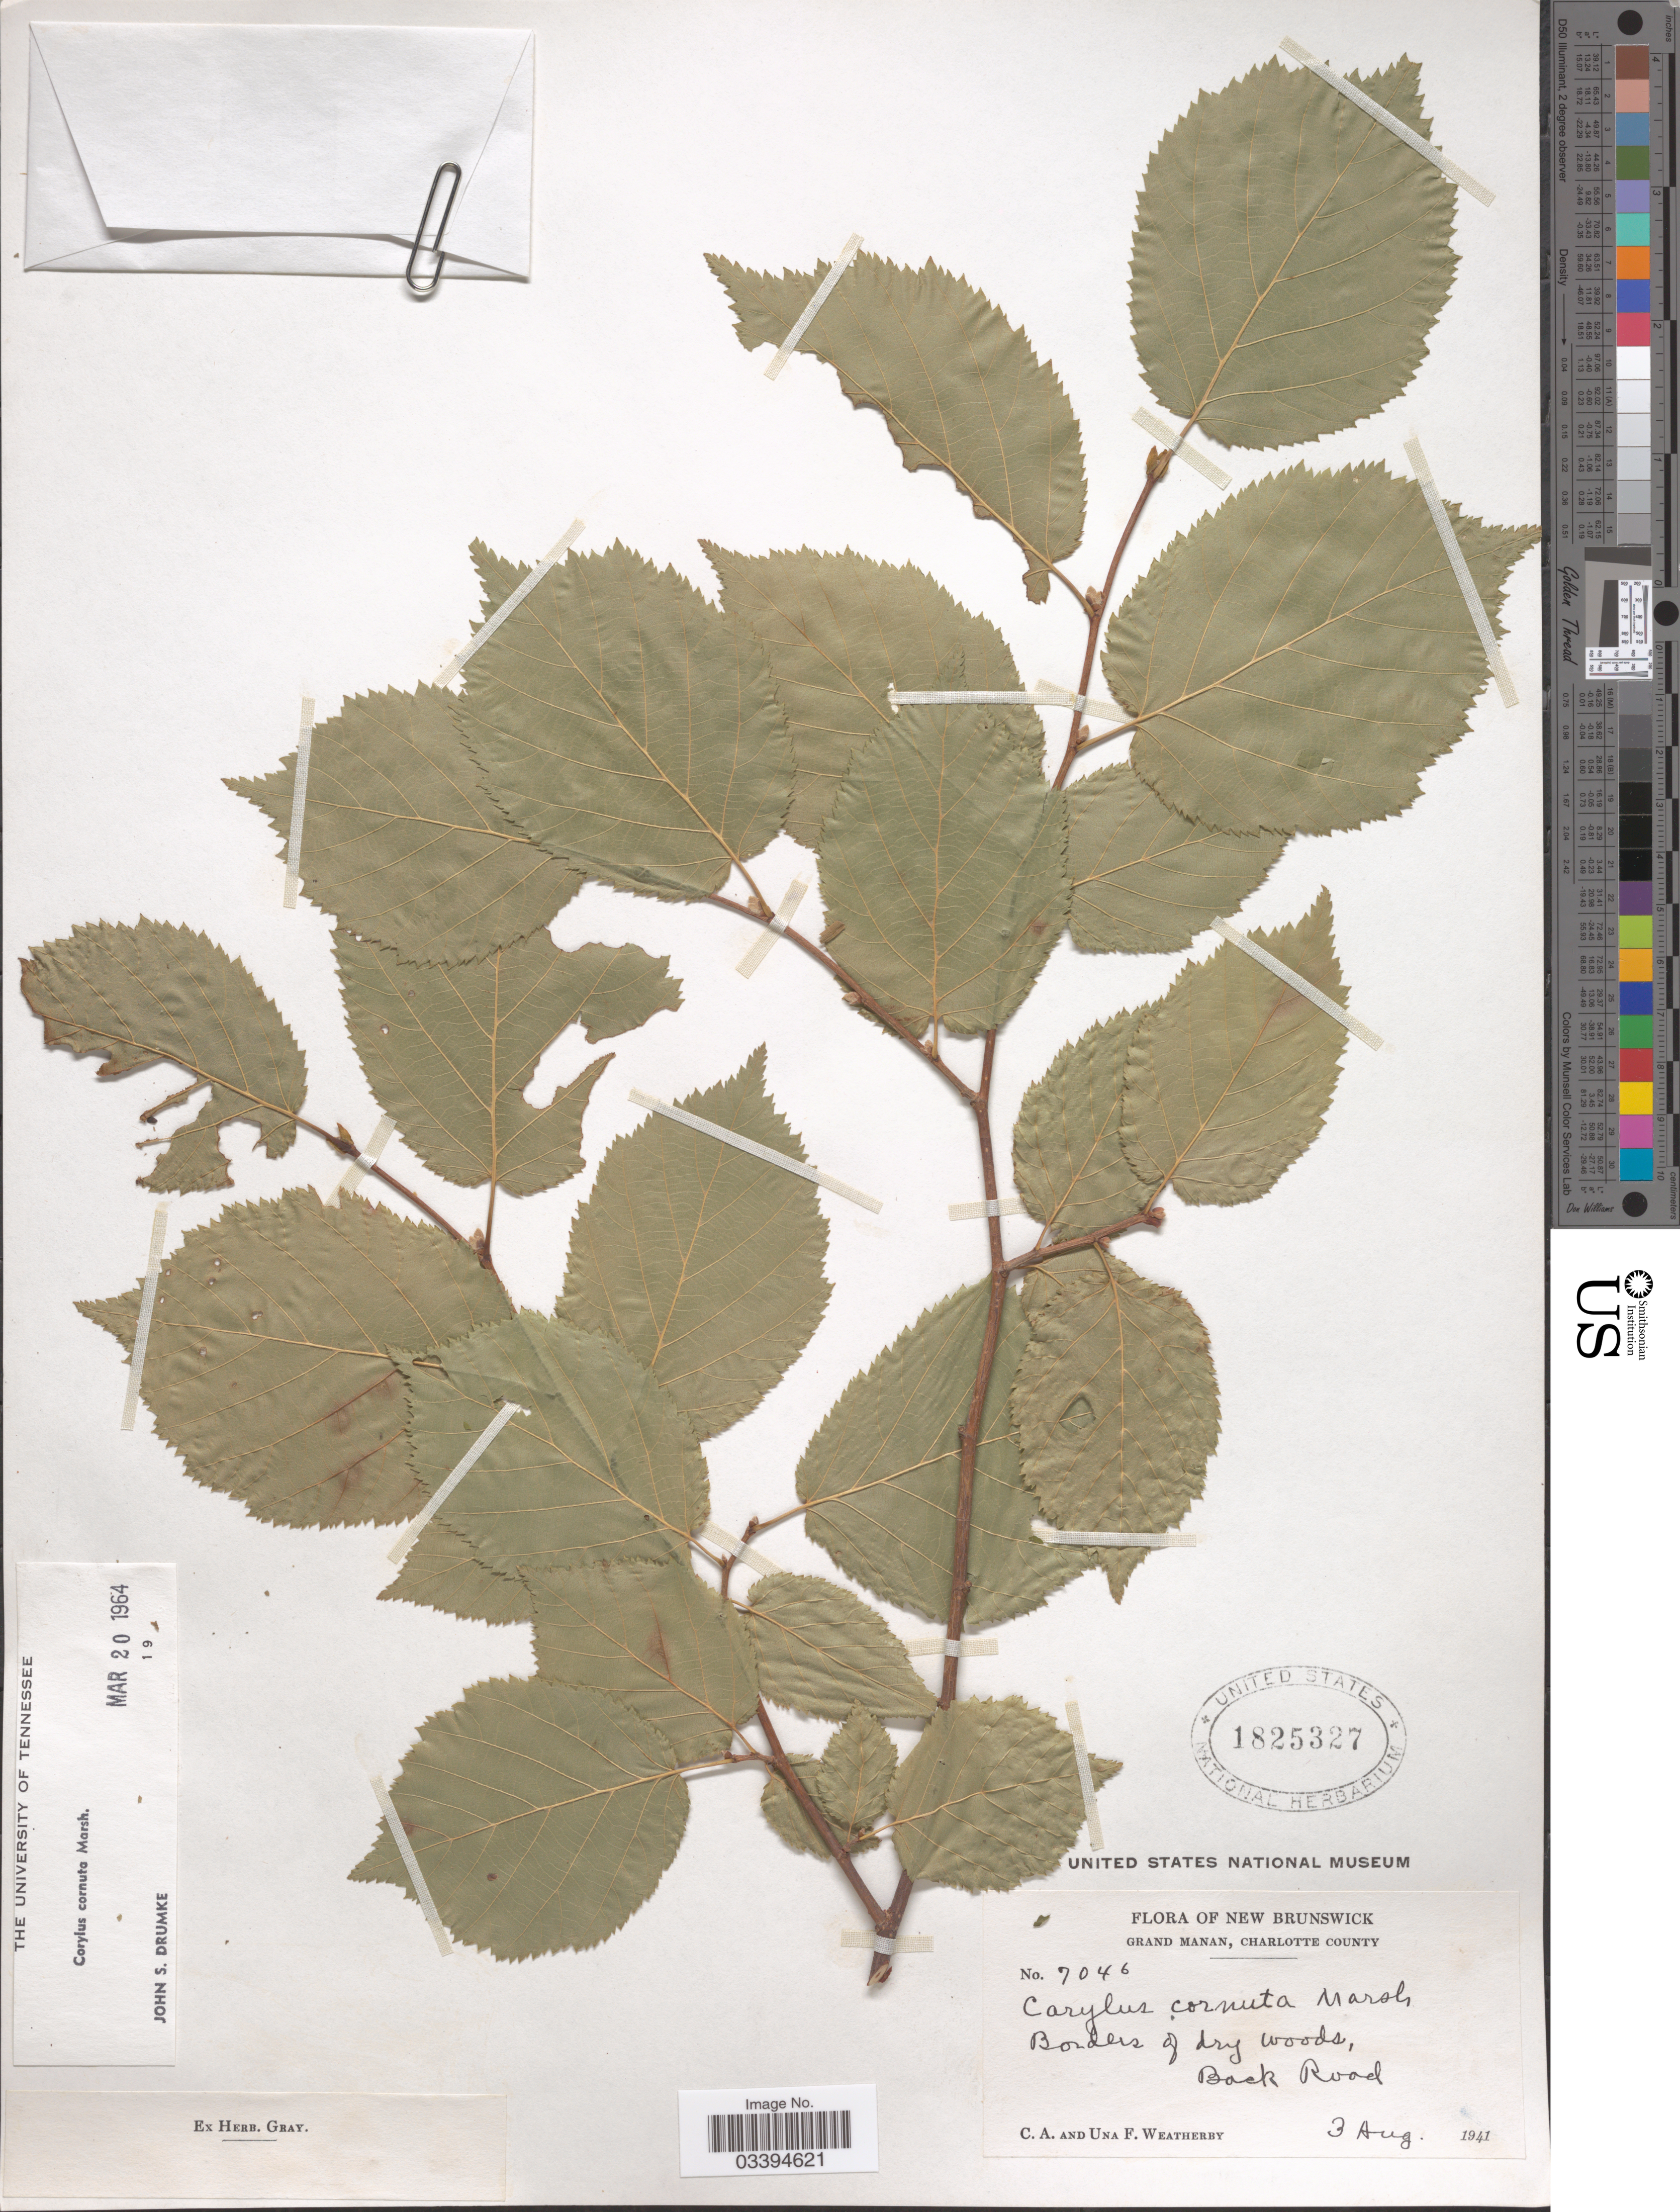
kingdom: Plantae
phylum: Tracheophyta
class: Magnoliopsida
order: Fagales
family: Betulaceae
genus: Corylus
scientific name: Corylus cornuta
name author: Marshall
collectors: C. A. Weatherby & U. Weatherby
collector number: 7046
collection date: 1941-08-03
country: Canada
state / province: New Brunswick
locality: Grand Main, Charlotte County. Borders of dry woods, Back Road.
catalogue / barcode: US 1825327